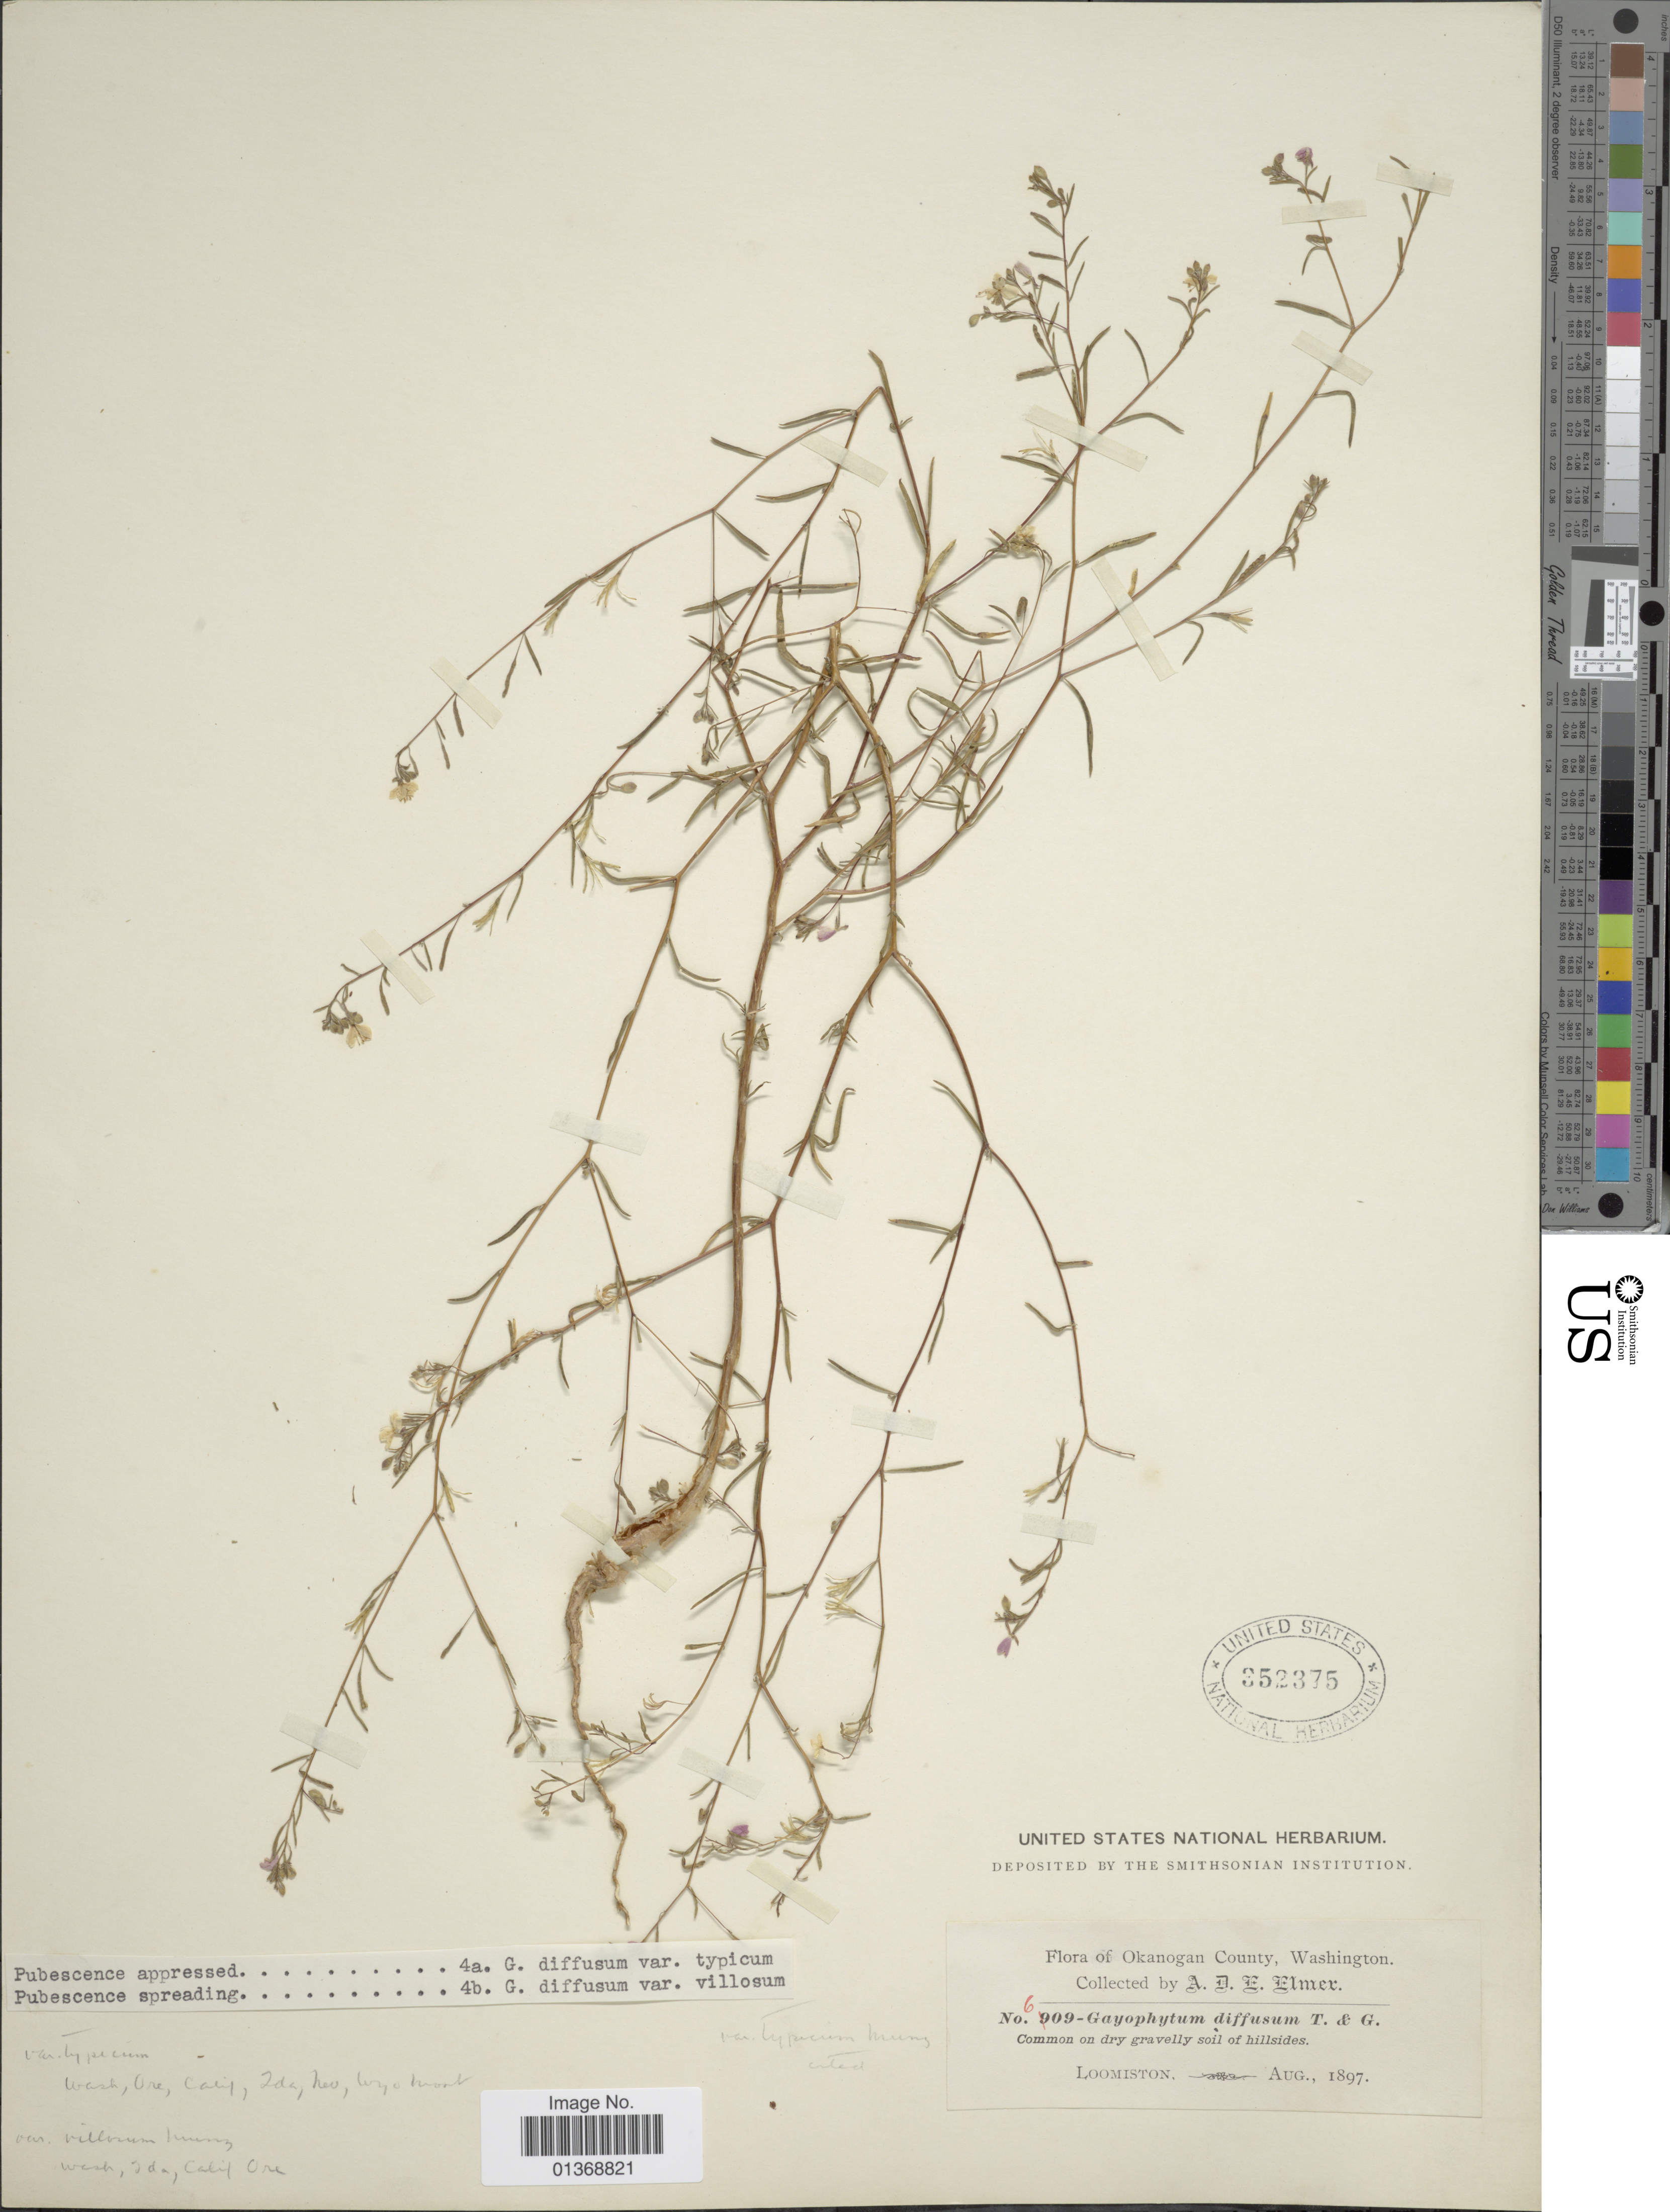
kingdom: Plantae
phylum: Tracheophyta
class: Magnoliopsida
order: Myrtales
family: Onagraceae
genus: Gayophytum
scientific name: Gayophytum diffusum subsp. diffusum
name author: Torr. & A. Gray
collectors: A. D. E. Elmer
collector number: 609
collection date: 1897-08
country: United States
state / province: Washington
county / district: Okanogan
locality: Okanogan County, Loomiston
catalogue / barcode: US 352375